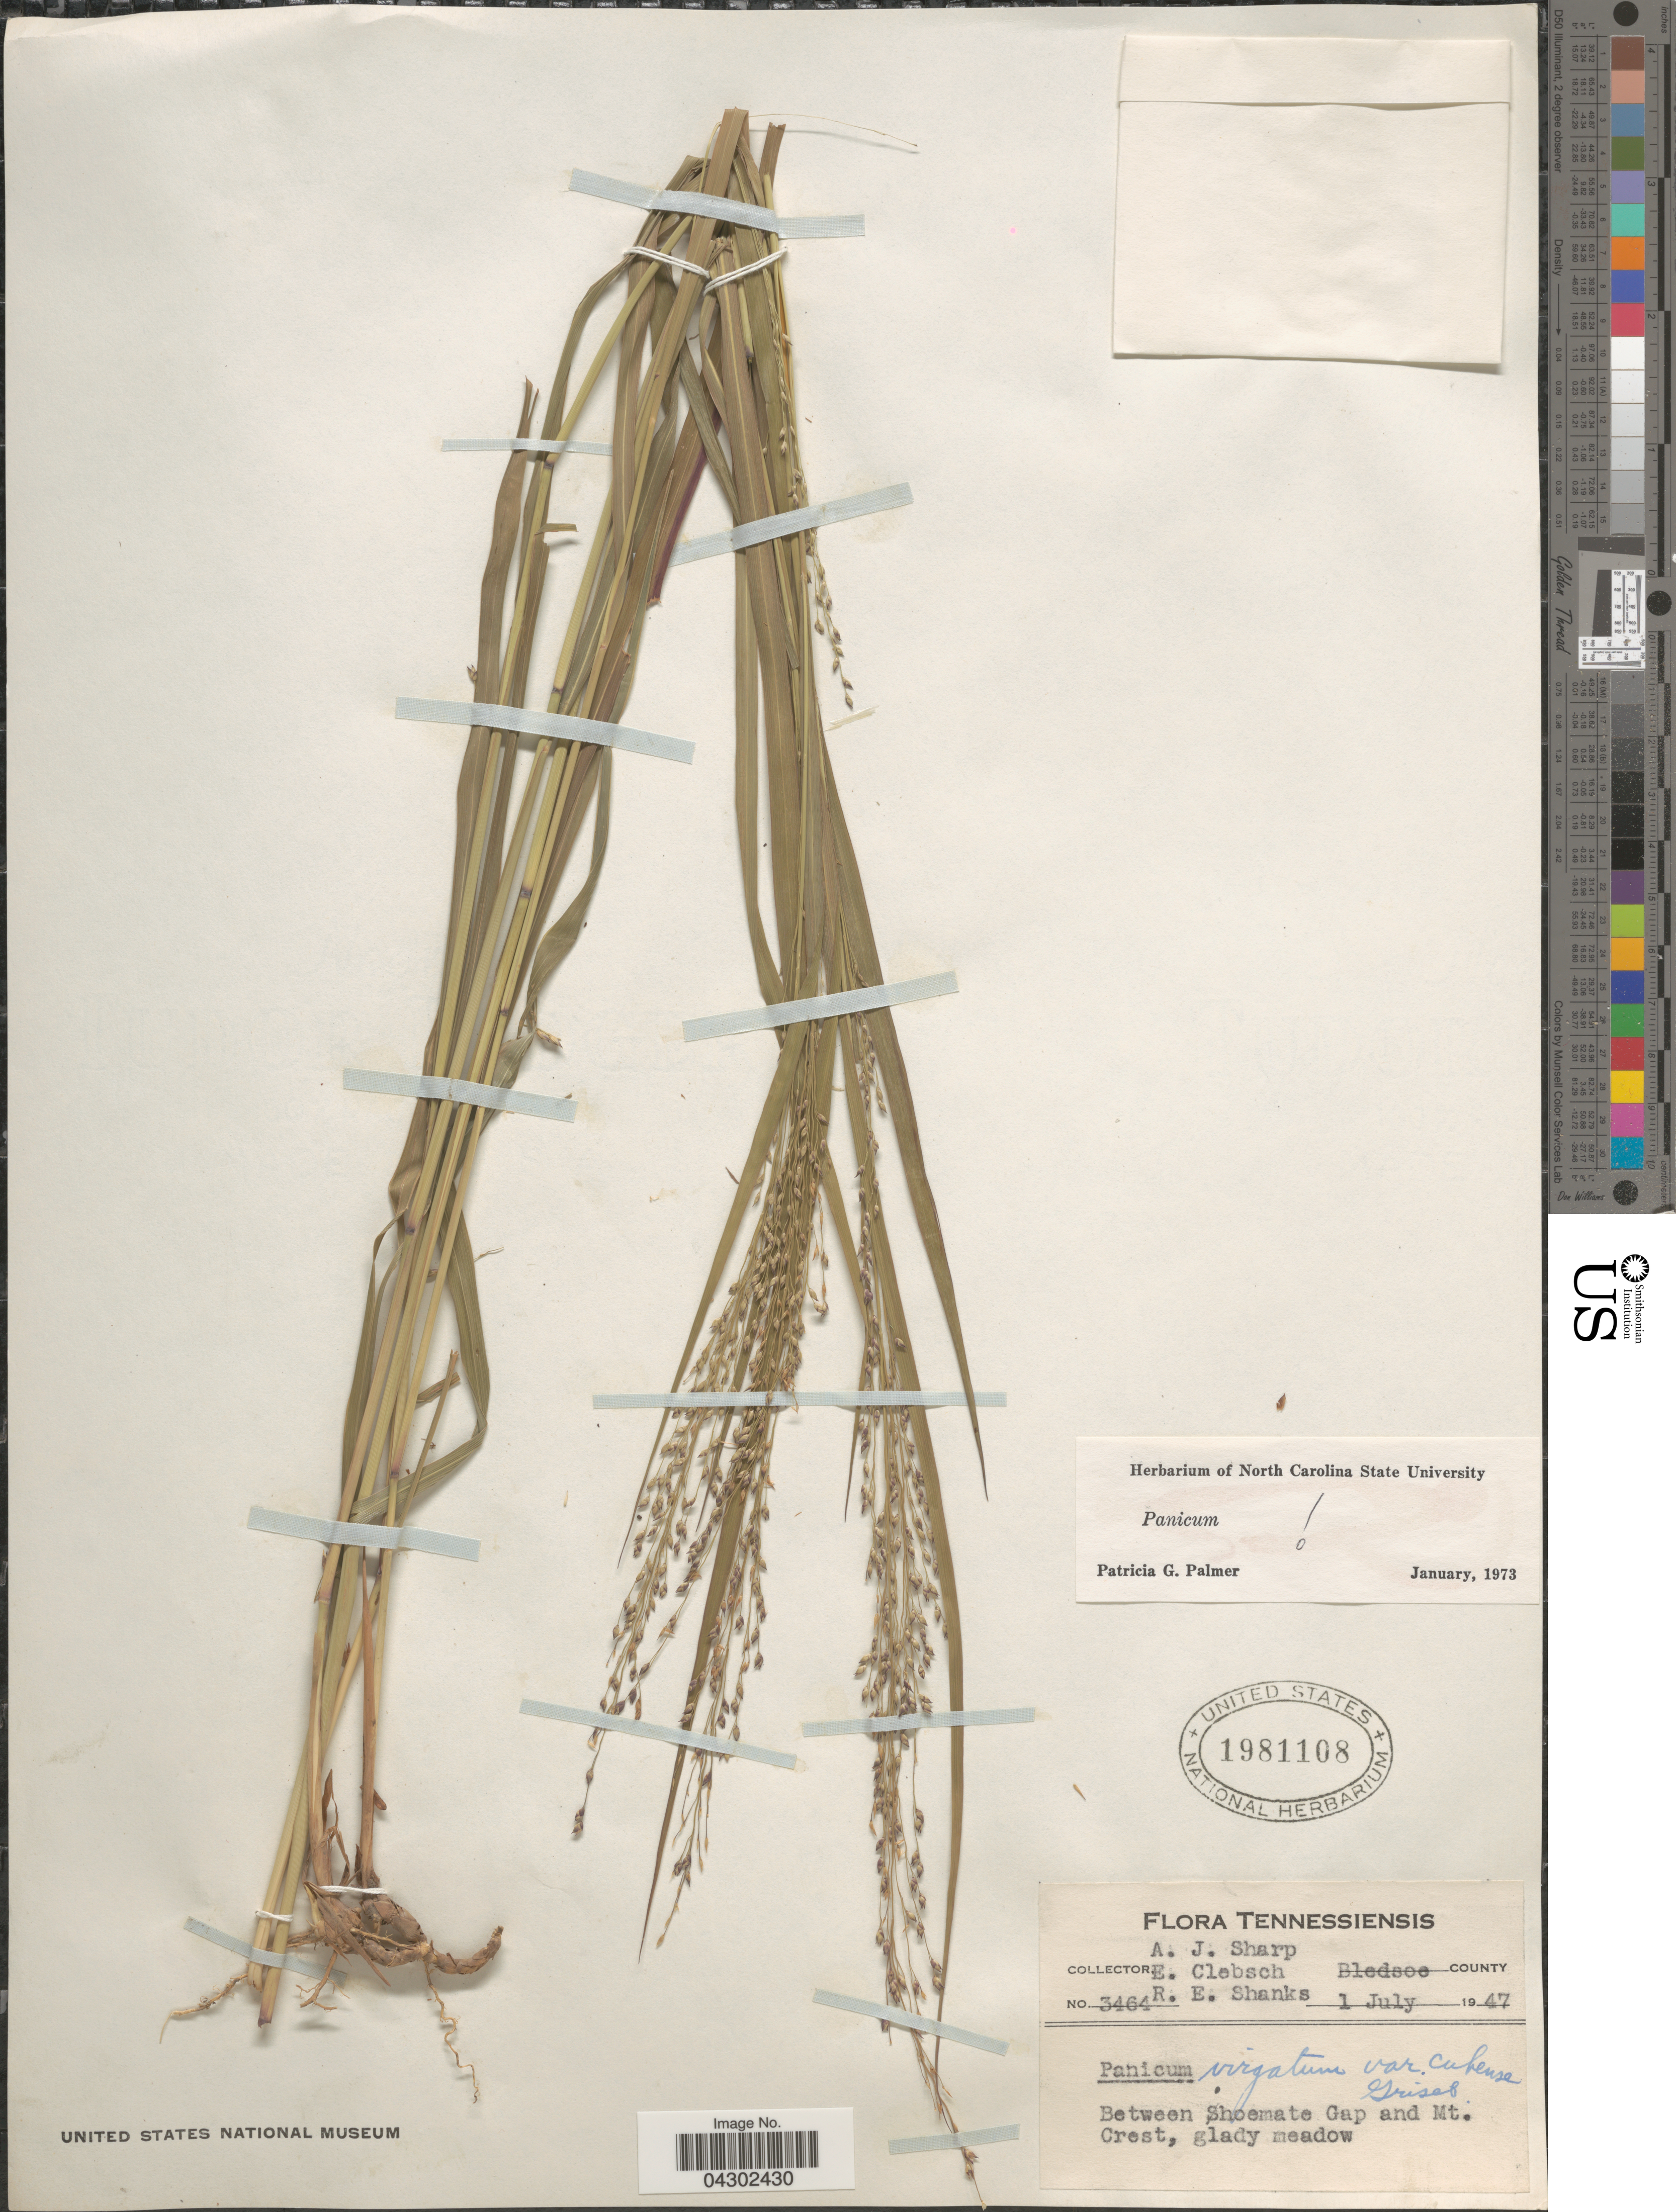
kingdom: Plantae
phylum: Tracheophyta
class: Liliopsida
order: Poales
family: Poaceae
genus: Panicum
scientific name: Panicum virgatum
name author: L.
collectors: A. J. Sharp, E. Clebsch & R. Shanks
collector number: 3464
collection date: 1947-07-01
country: United States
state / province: Tennessee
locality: Bledsoe County. Between Shoemate Gap and Mt. Crest, glady meadow.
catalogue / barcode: US 1981108